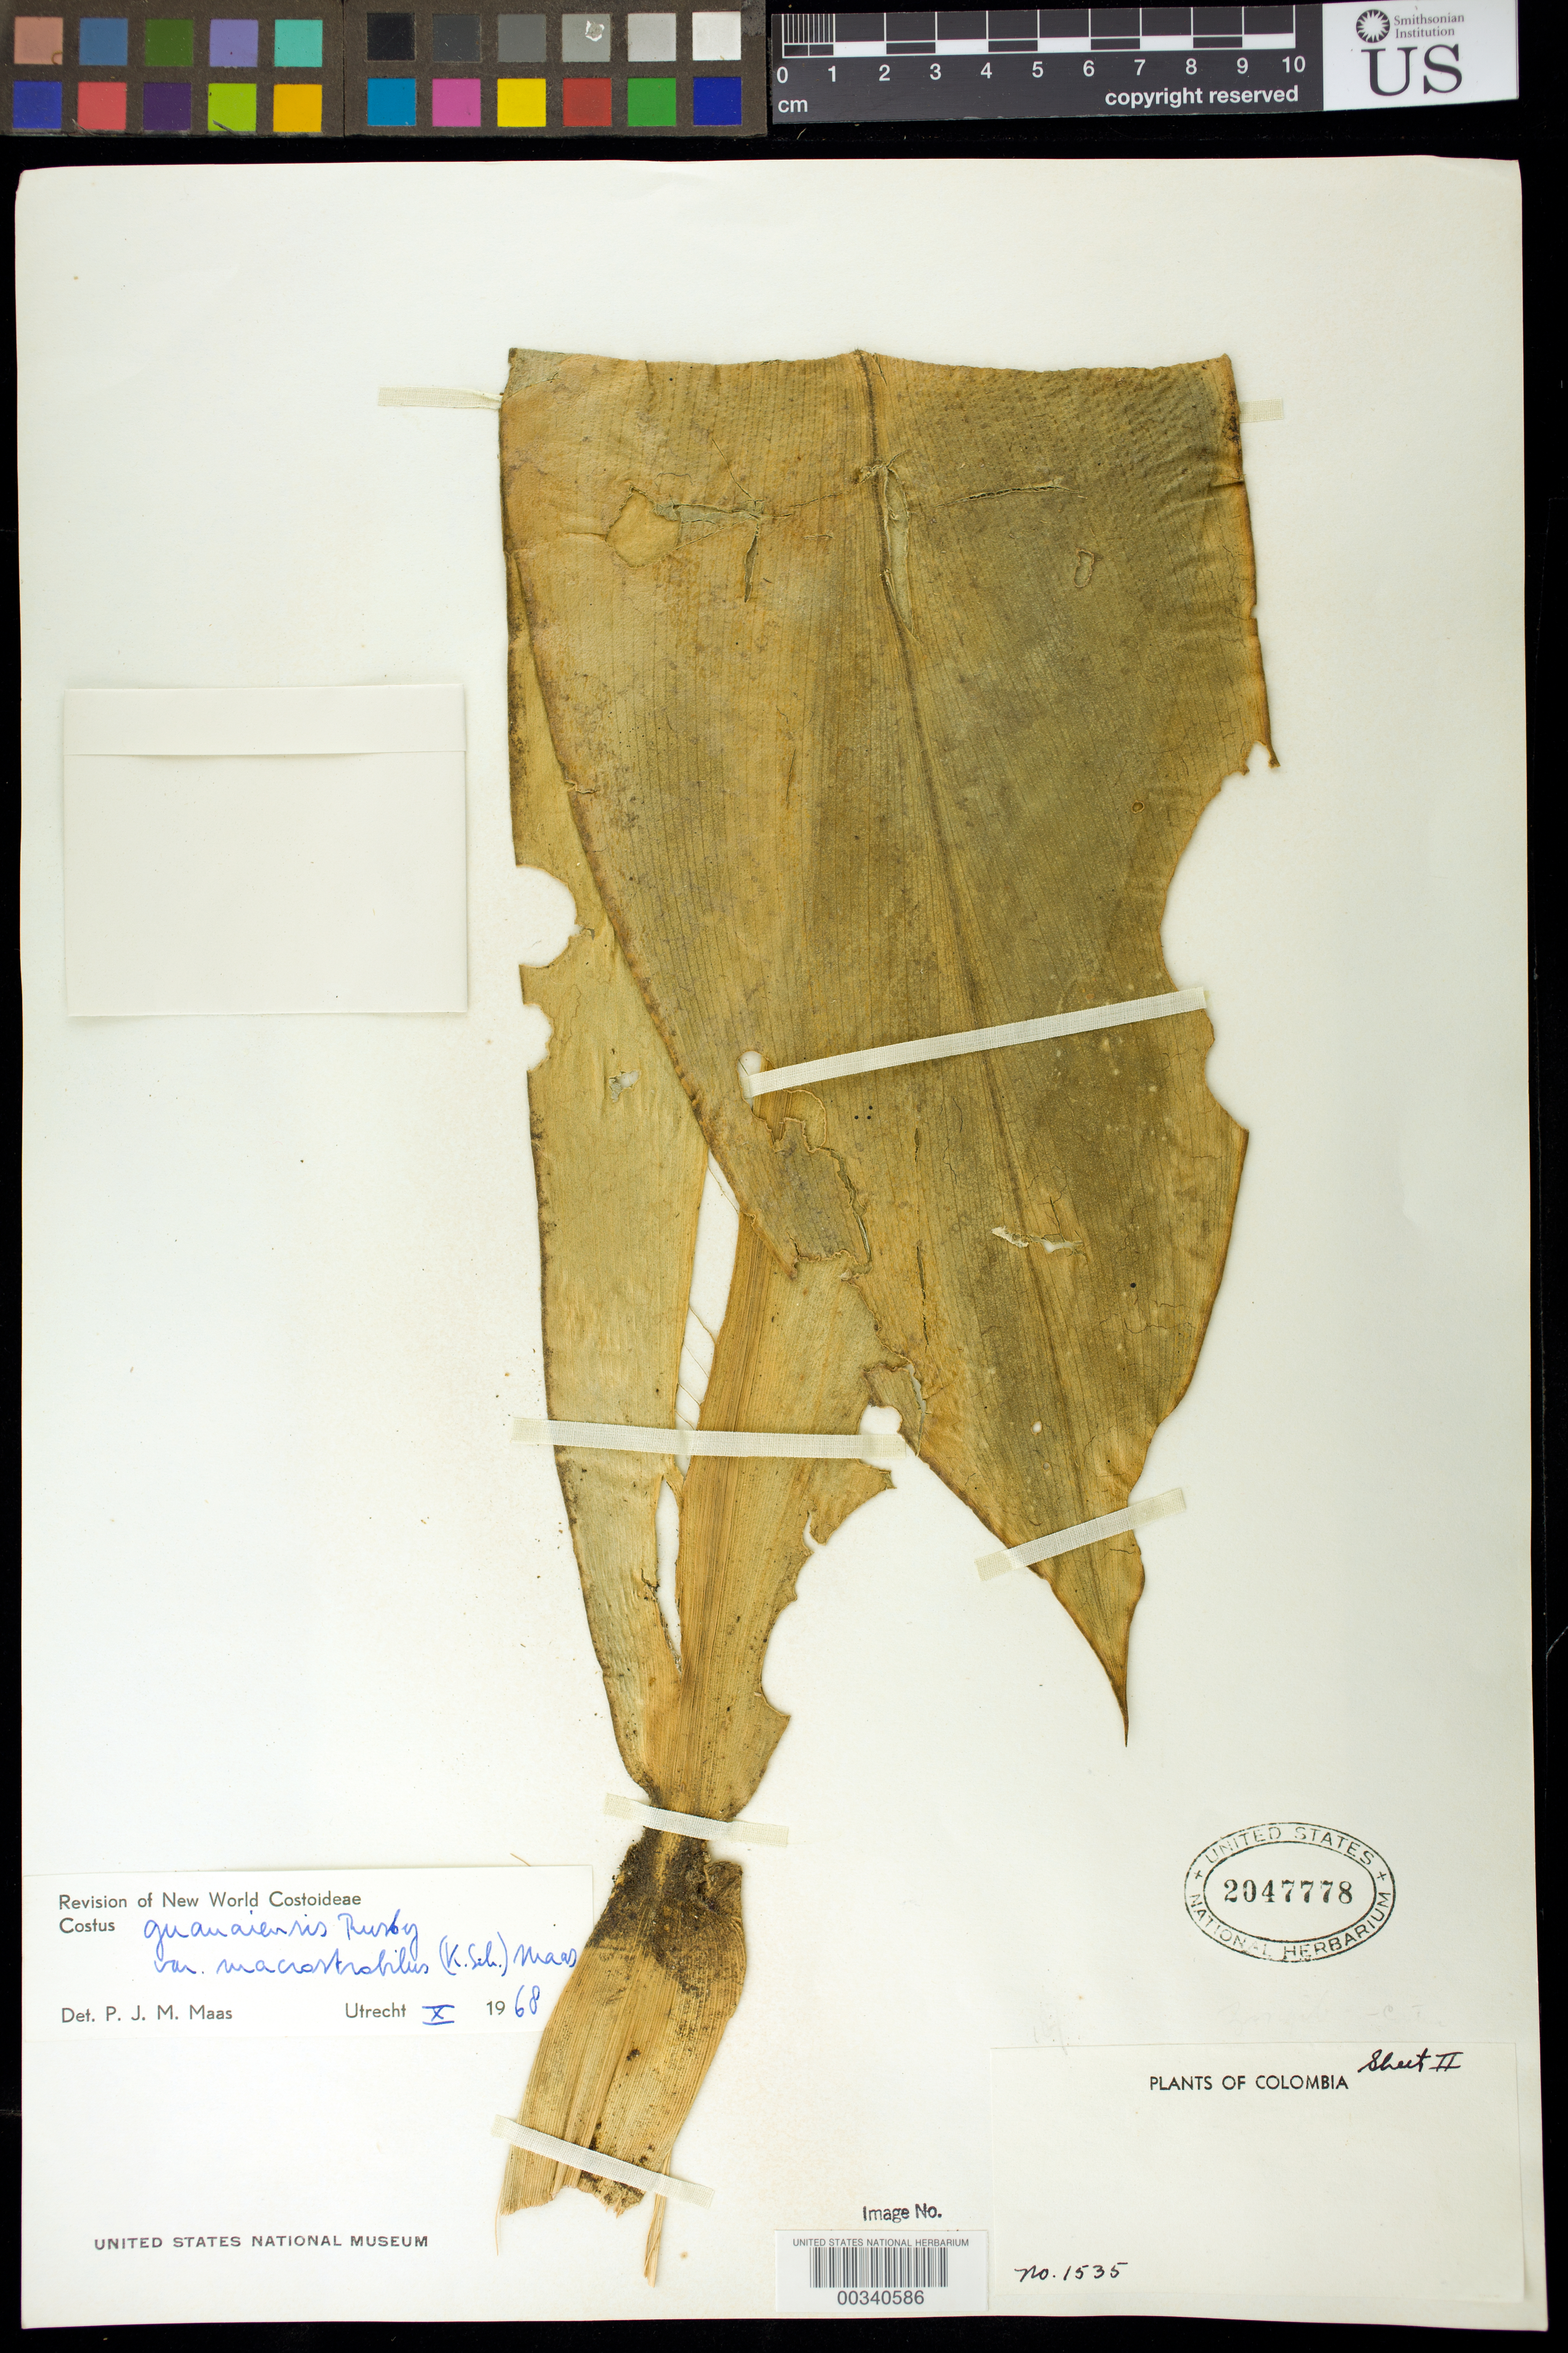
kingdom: Plantae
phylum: Tracheophyta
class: Liliopsida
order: Zingiberales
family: Costaceae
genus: Costus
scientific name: Costus guanaiensis var. macrostrobilis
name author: (K. Schum.) Maas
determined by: Maas, Paul J. M.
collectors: S. G. Smith & J. M. Idrobo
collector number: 1535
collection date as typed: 21 Aug 1950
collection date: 1950-08-21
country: Colombia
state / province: Meta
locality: Rio Guejar ca 10 km below junction with Rio Zanza; N end of Cordillera Macarena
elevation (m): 470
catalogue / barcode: US 2047778